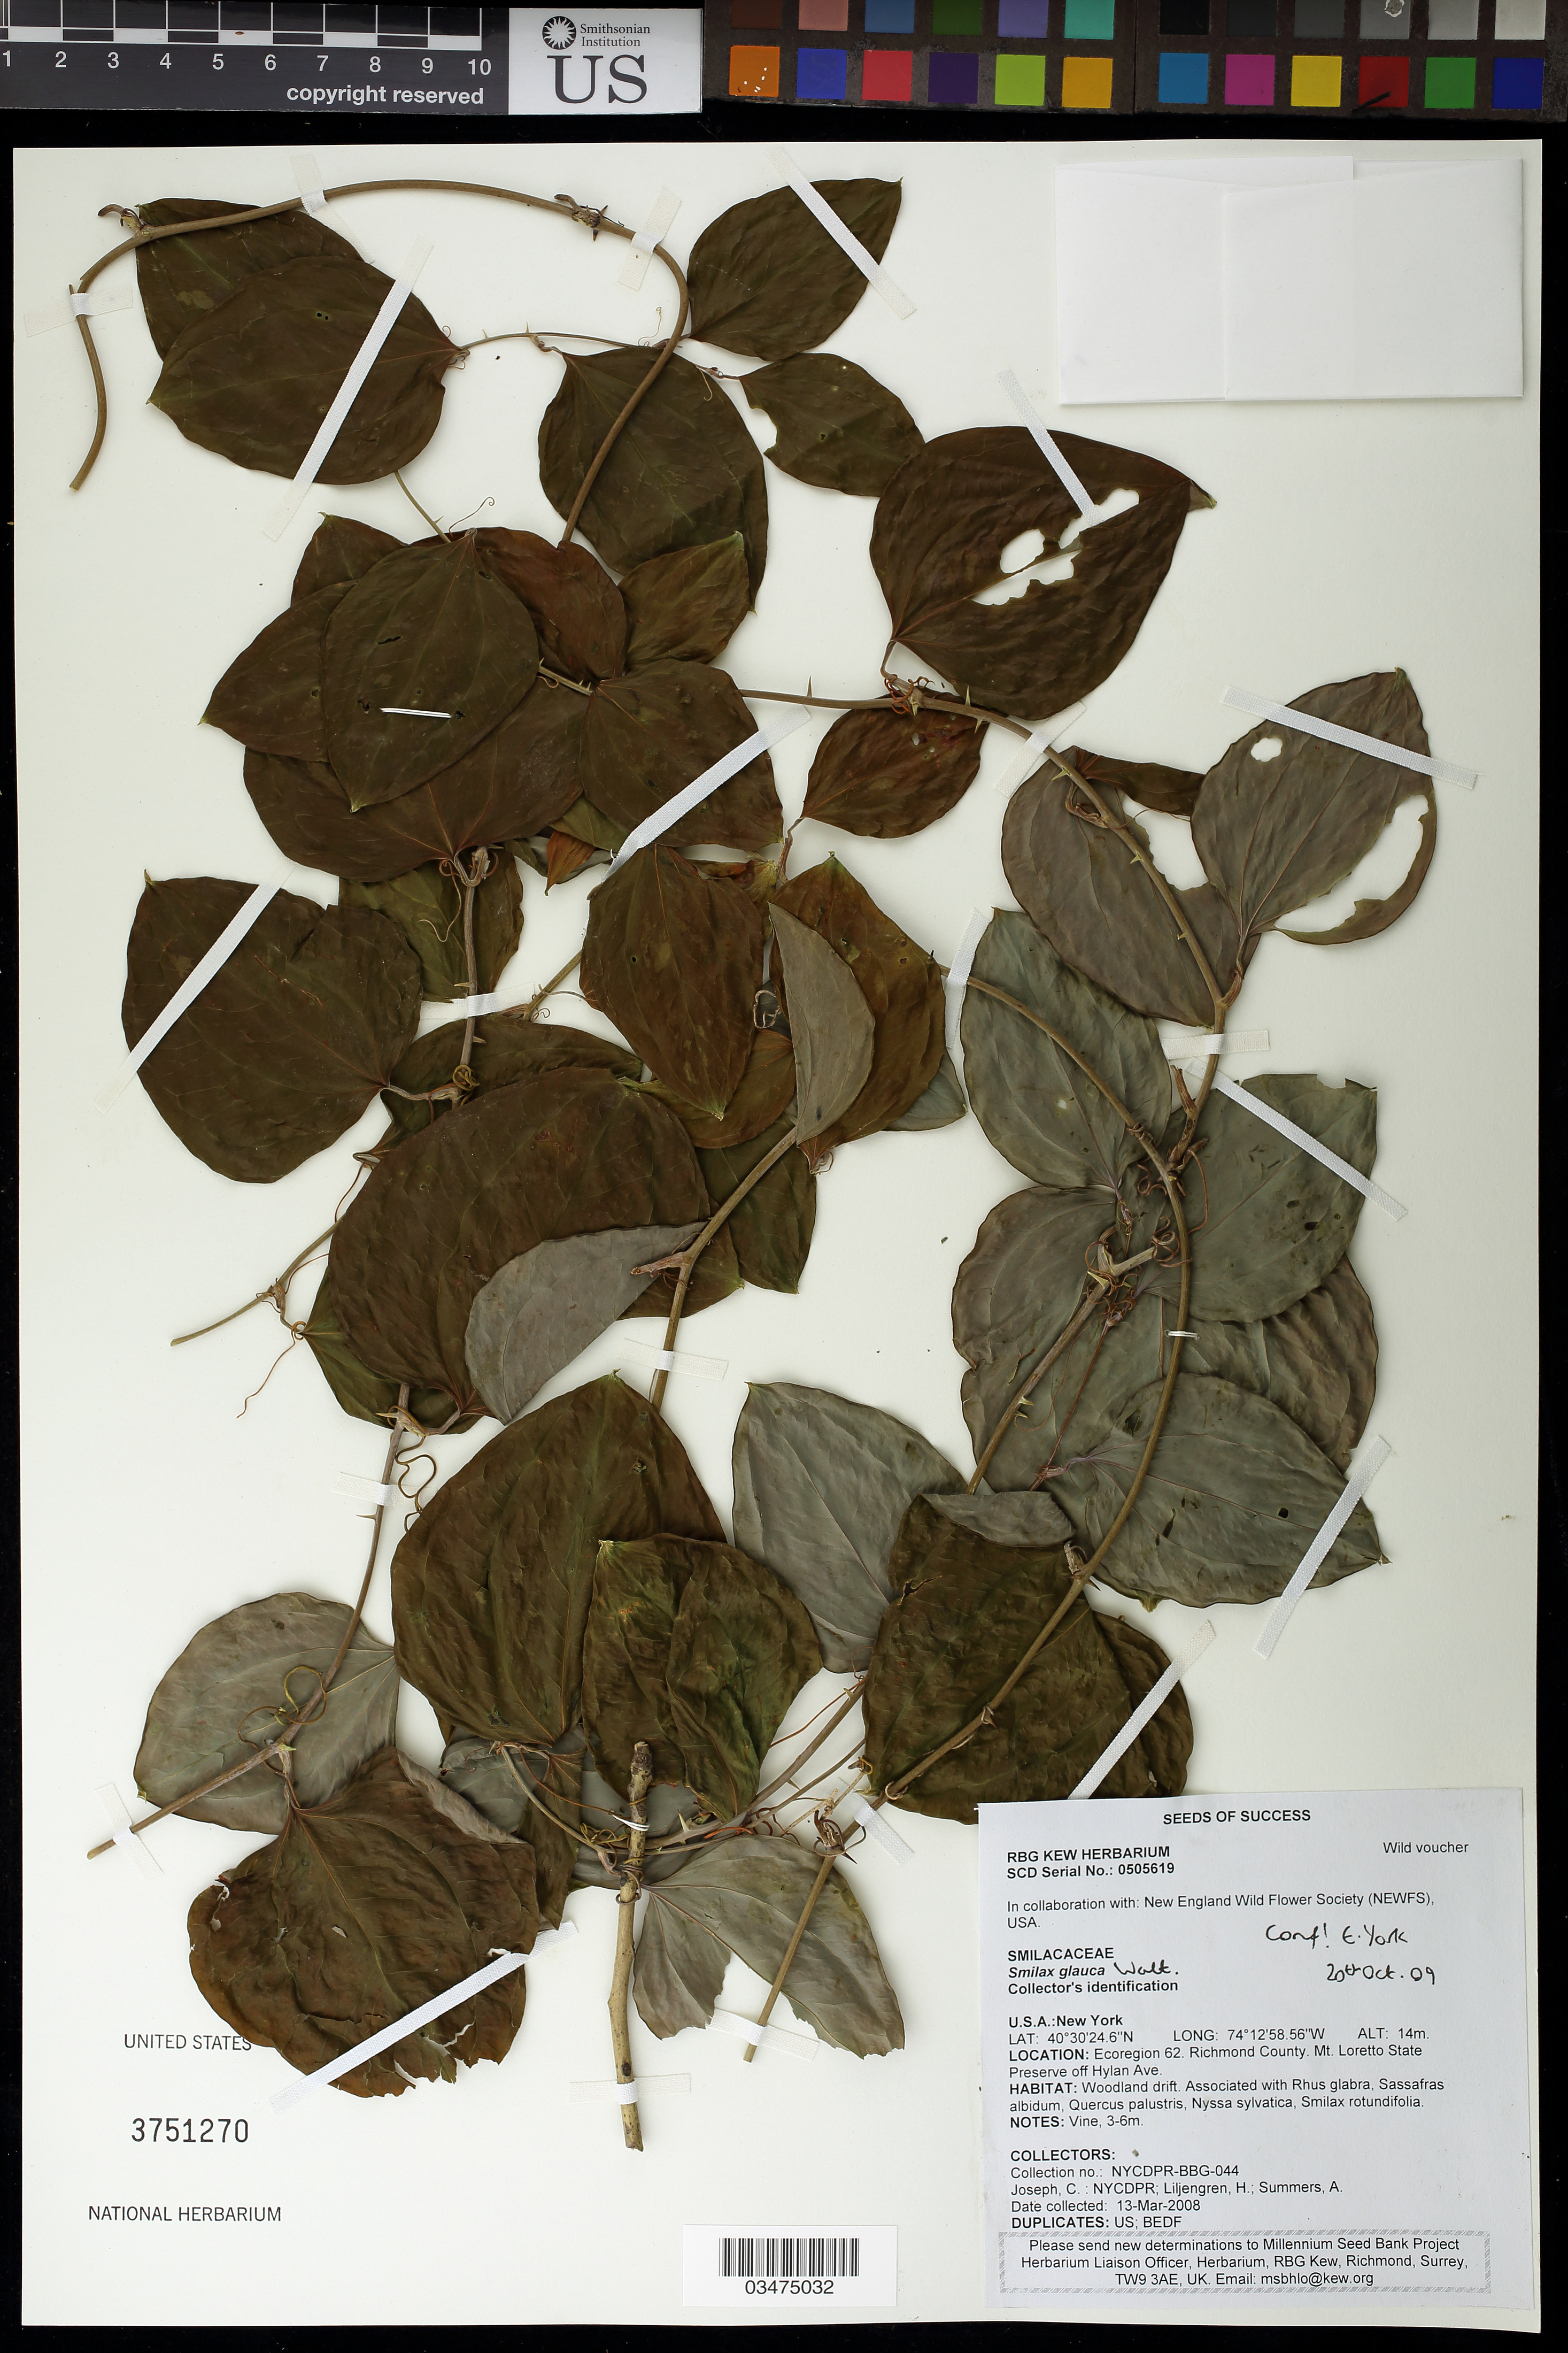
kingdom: Plantae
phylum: Tracheophyta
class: Liliopsida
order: Liliales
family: Smilacaceae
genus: Smilax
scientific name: Smilax glauca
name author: Walter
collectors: C. Joseph, H. Liljengren & L. Summers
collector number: NYCDPR-BBG-044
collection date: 2008-03-13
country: United States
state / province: New York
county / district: Richmond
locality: Mt. Loretto State Preserve off Hylan Ave.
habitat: Woogland drift.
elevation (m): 14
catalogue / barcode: US 3751270